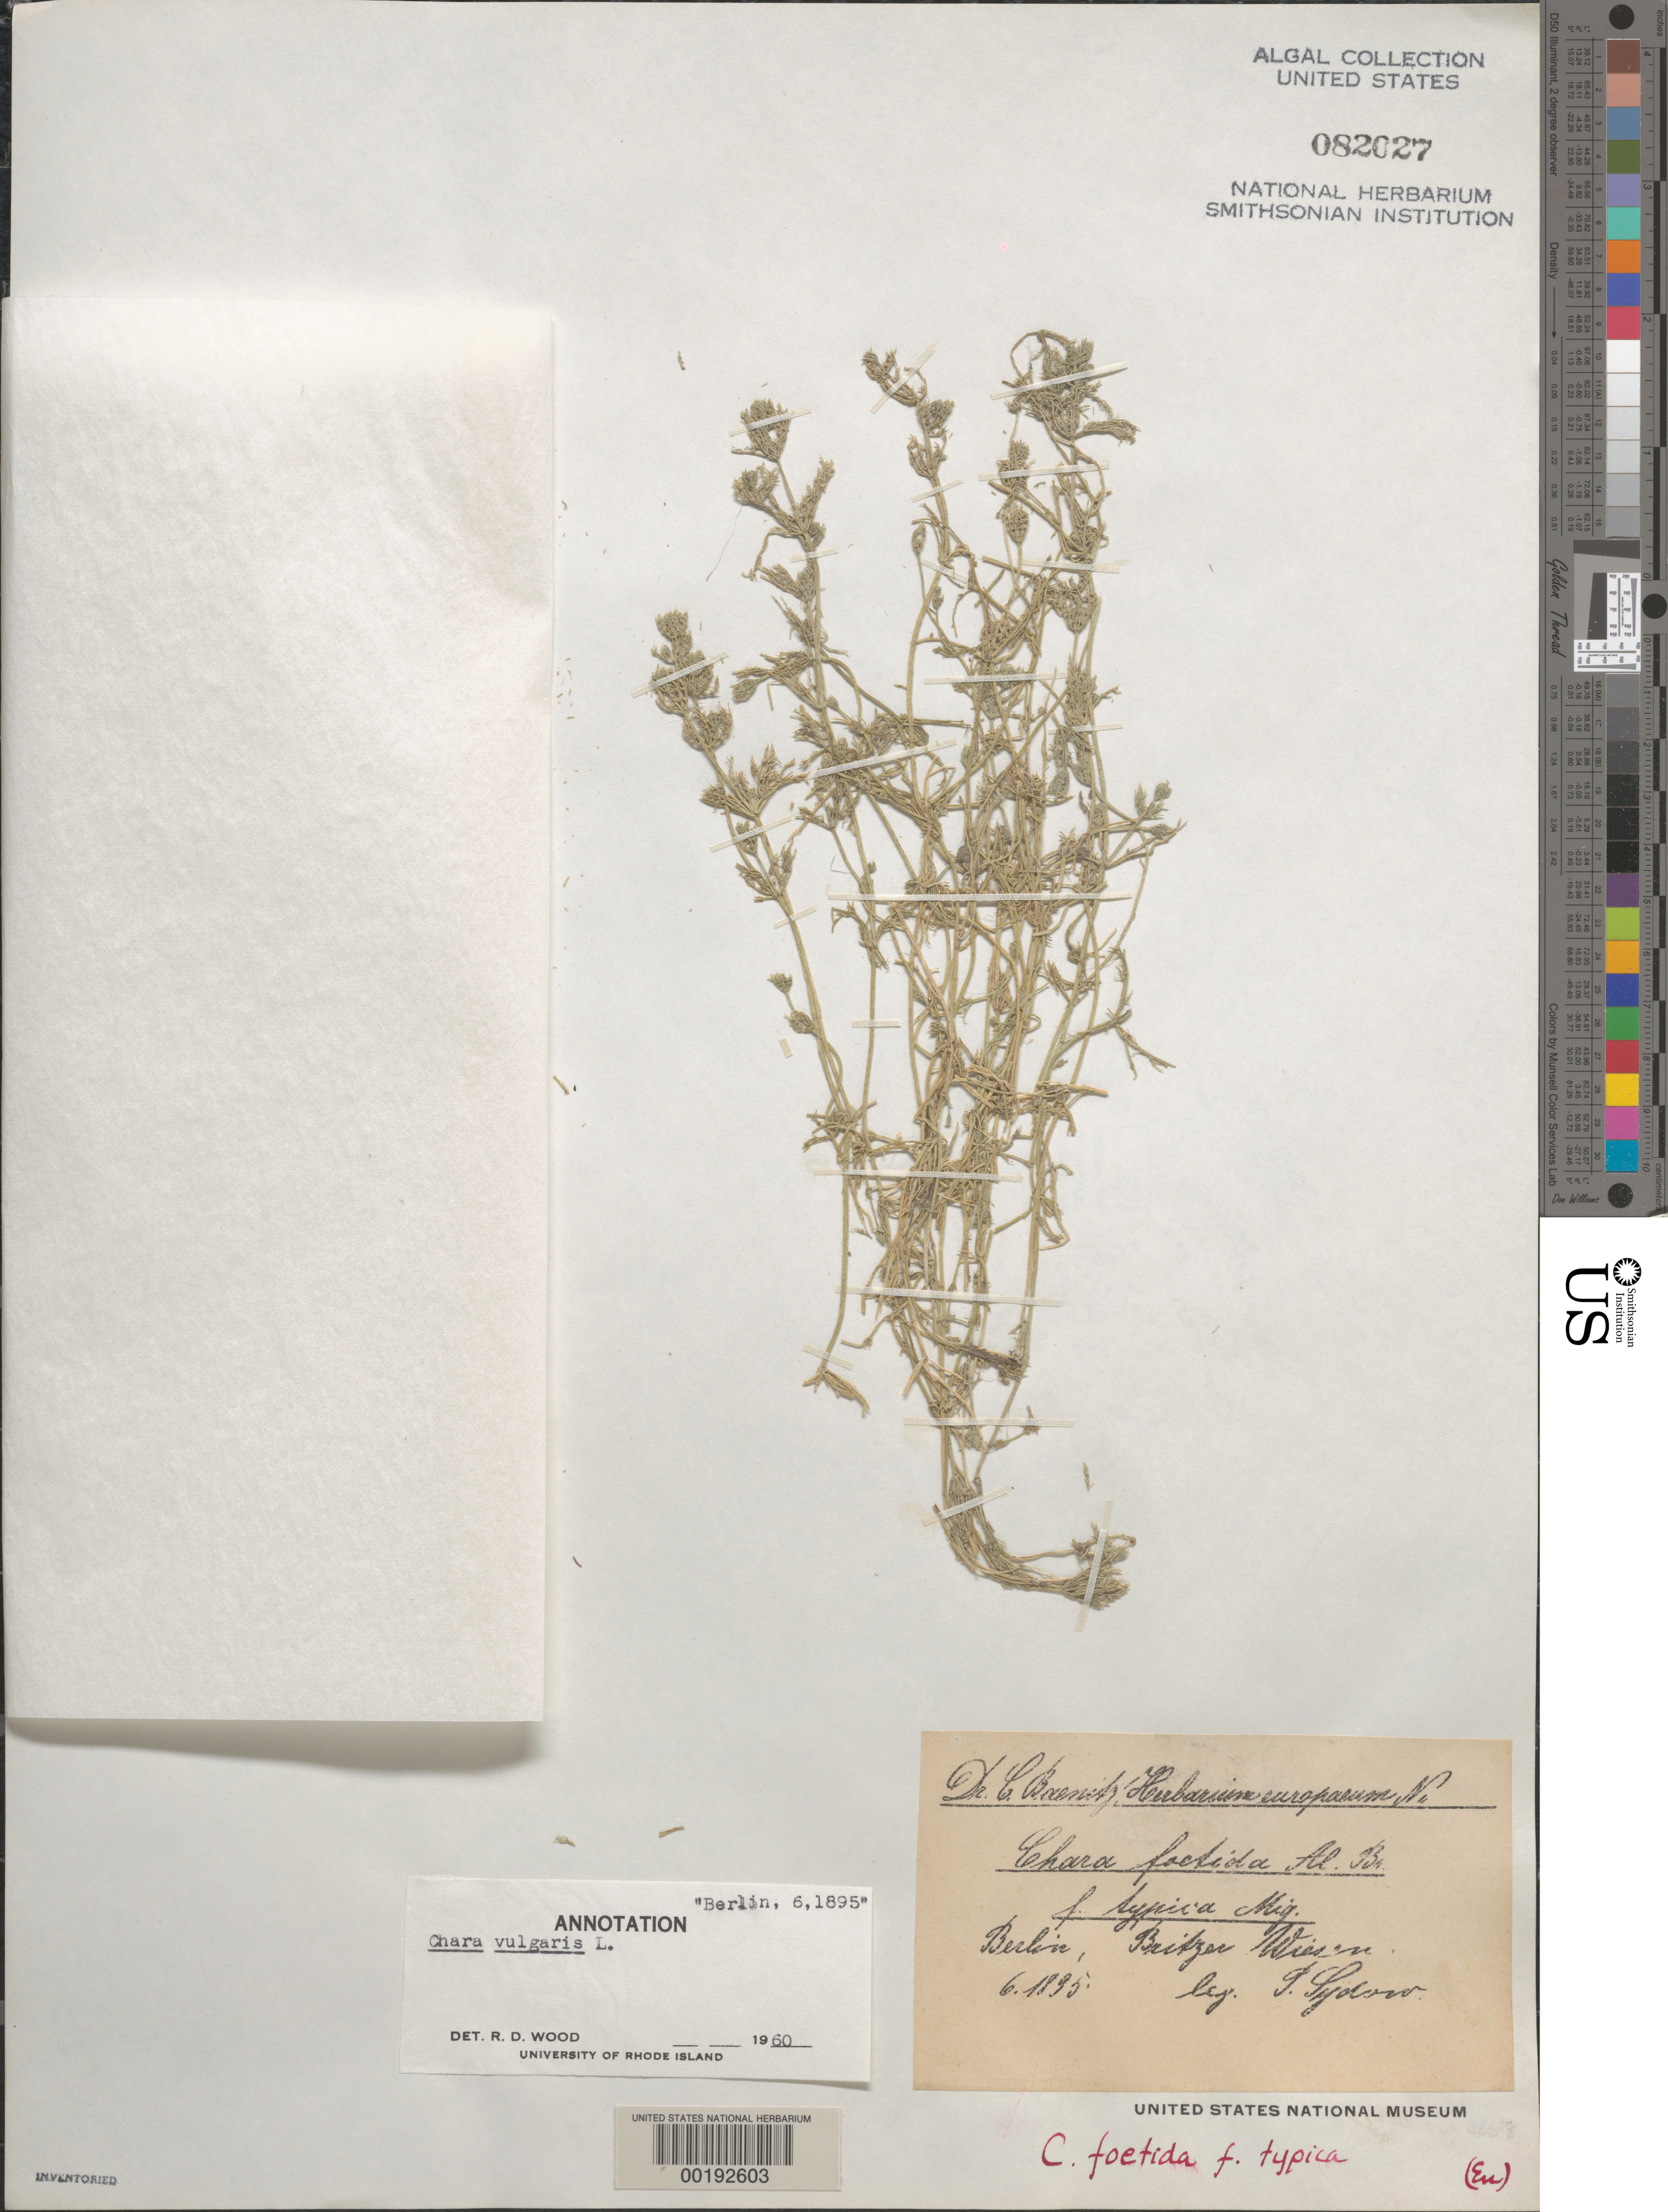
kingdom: Plantae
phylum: Charophyta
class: Charophyceae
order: Charales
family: Characeae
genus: Chara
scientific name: Chara vulgaris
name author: L.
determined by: Wood, R. D.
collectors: P. Sydow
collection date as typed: Jun 1895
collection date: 1895-06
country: Germany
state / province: Berlin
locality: Britzer wiesen, berlin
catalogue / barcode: US 82027